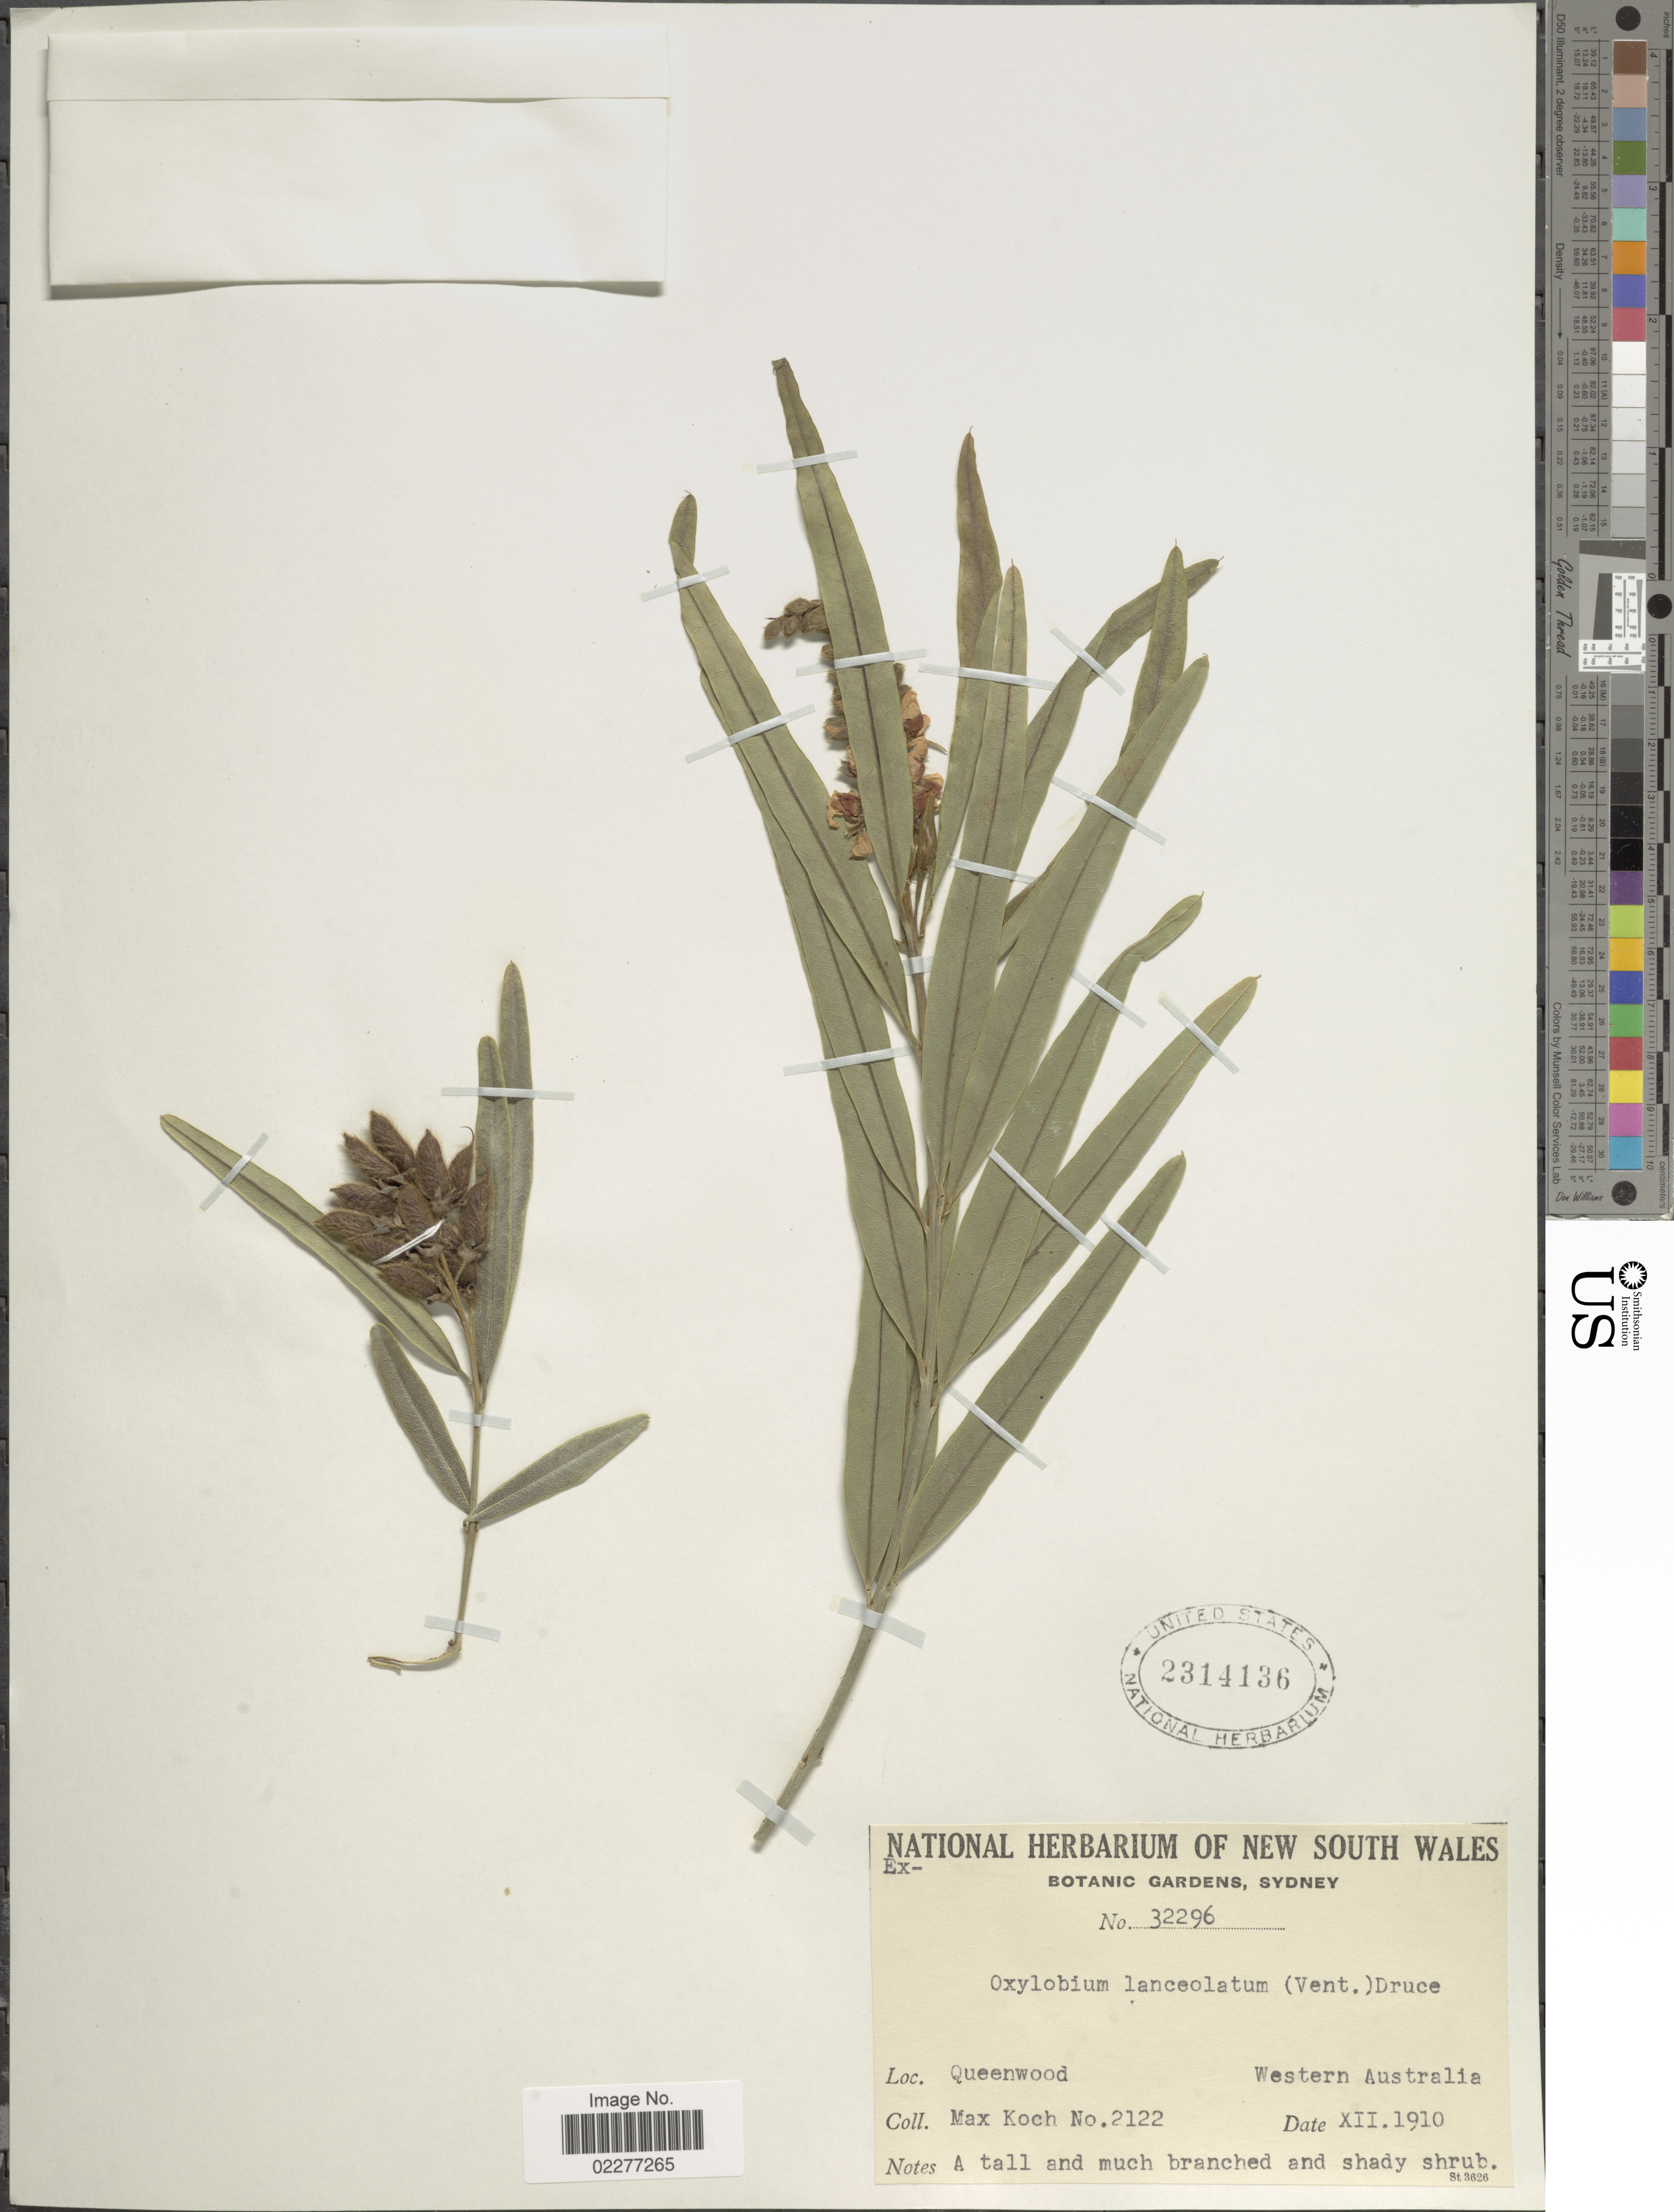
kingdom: Plantae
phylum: Tracheophyta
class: Magnoliopsida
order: Fabales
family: Fabaceae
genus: Callistachys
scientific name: Callistachys lanceolata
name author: Vent.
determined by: Weston, P. H.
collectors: M. Koch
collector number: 2122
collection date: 1910-12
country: Australia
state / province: Western Australia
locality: Queenwood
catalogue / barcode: US 2314136